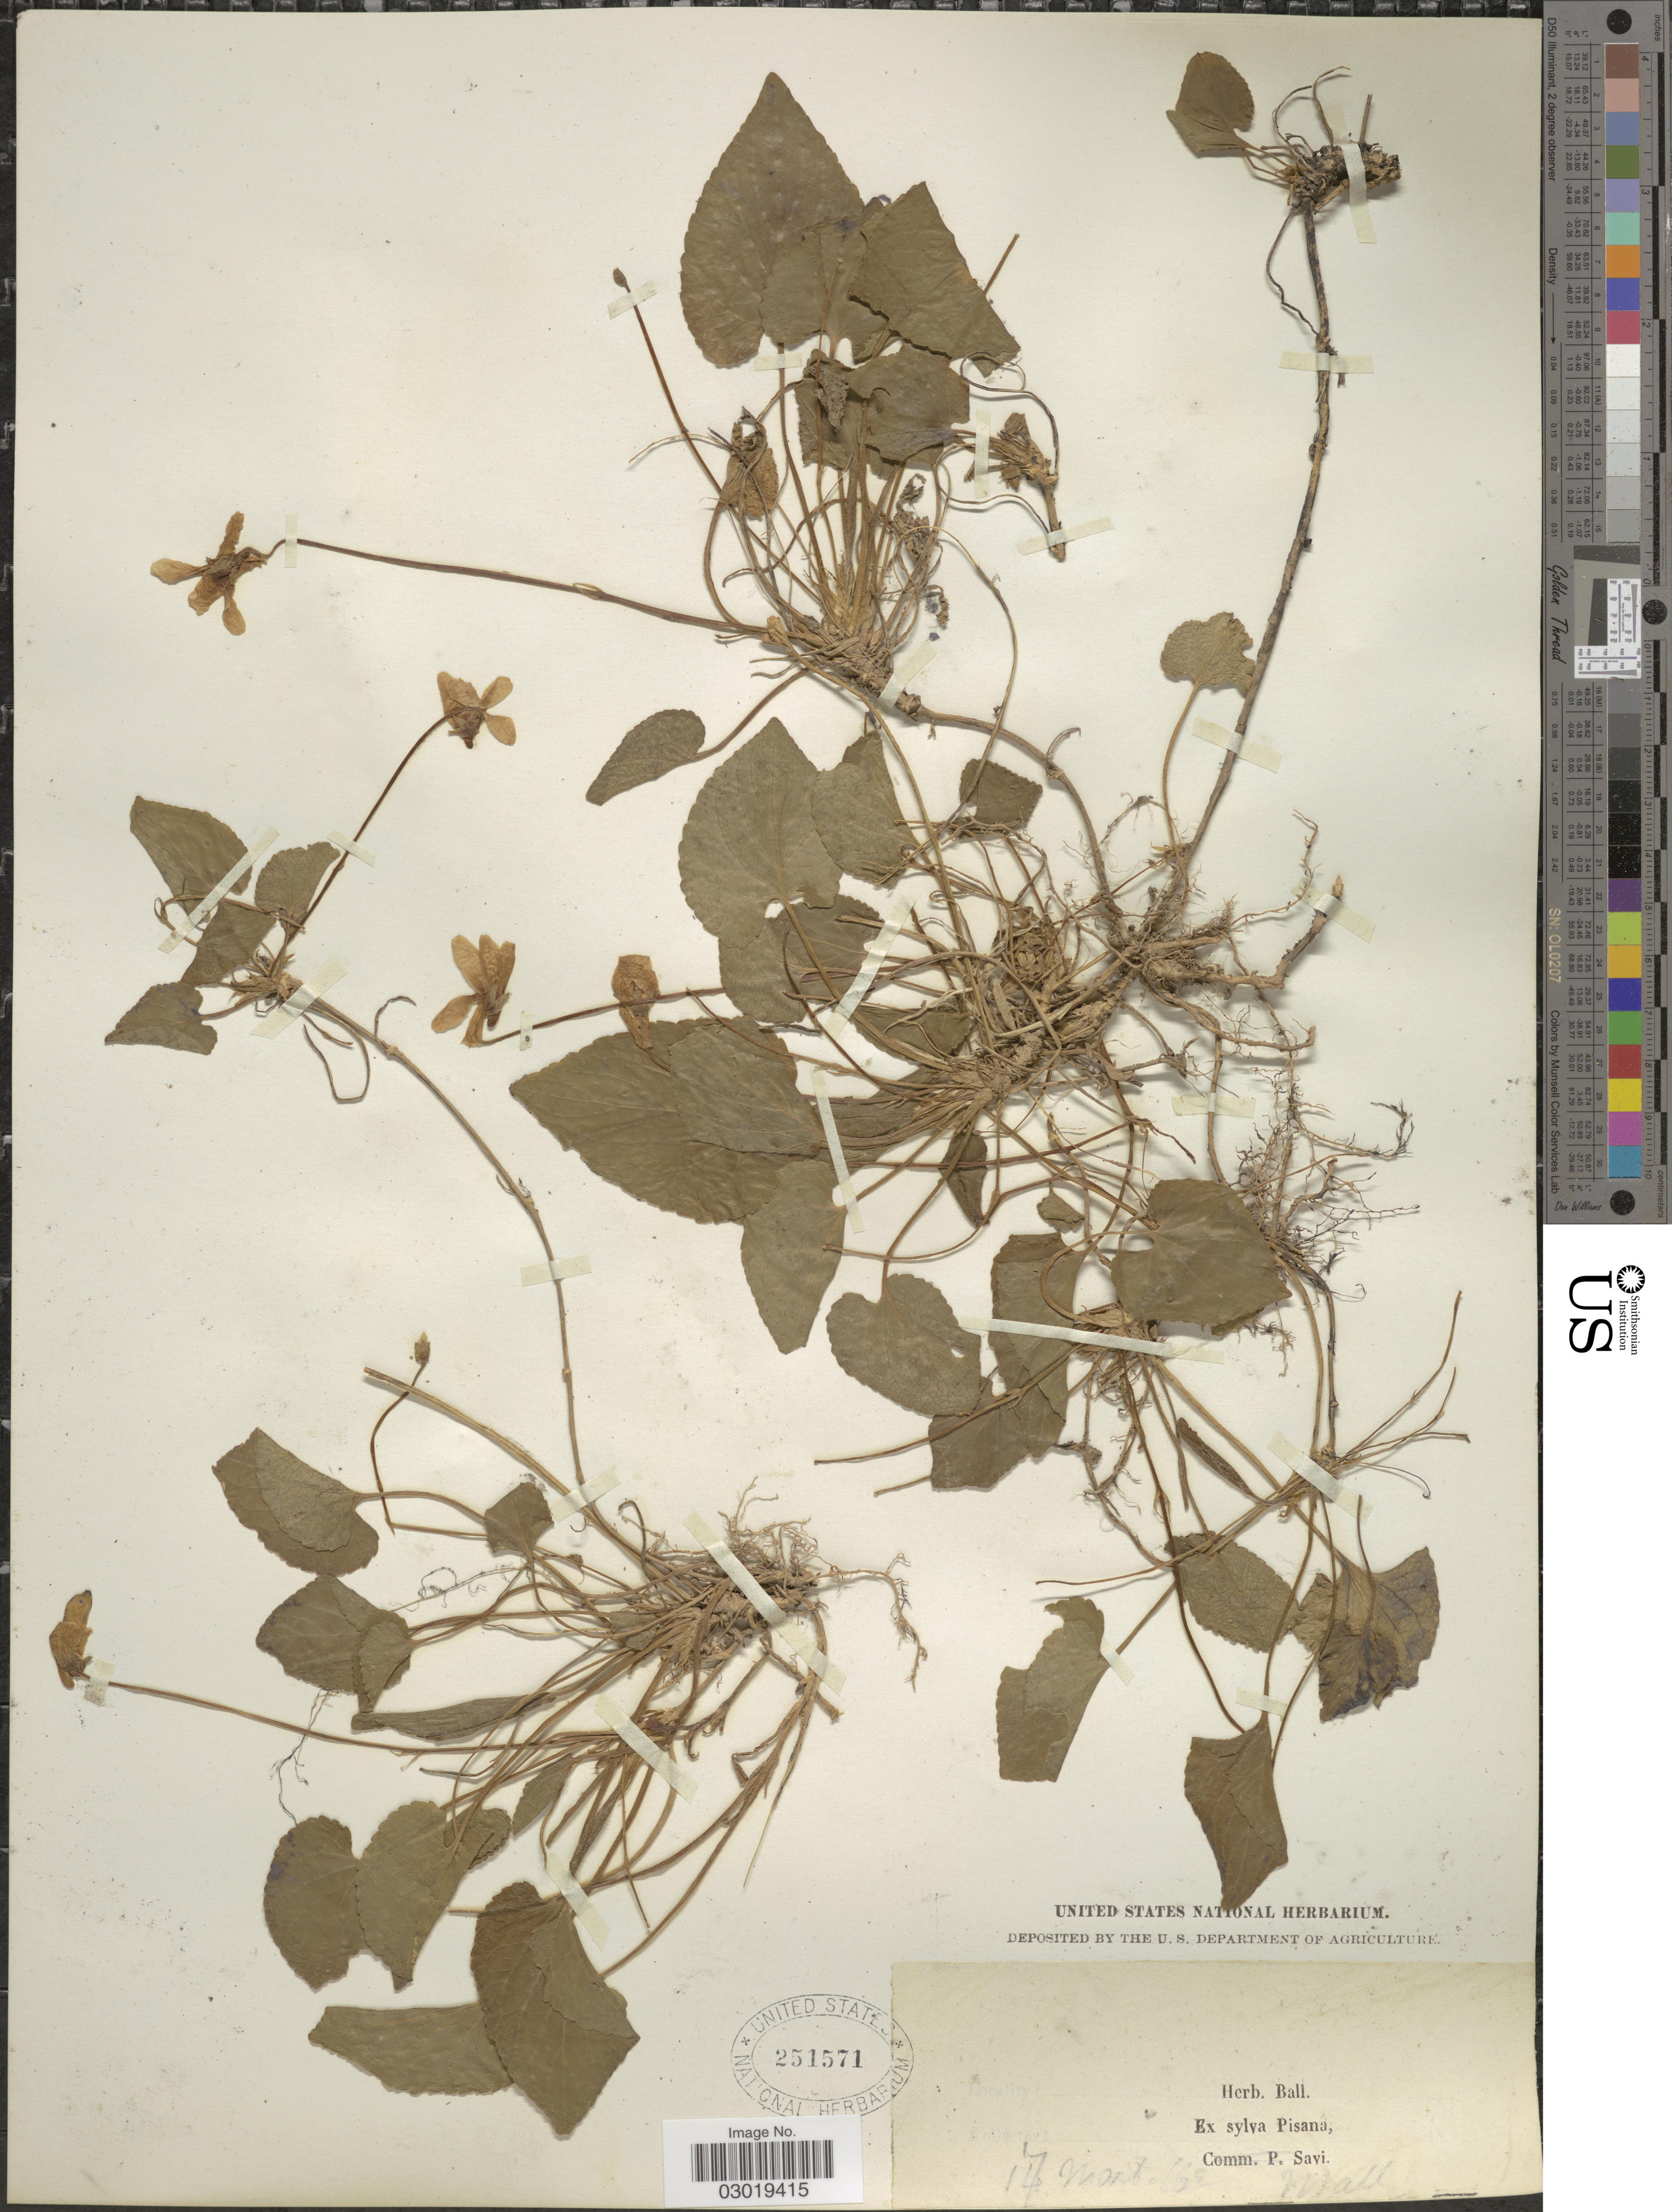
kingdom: Plantae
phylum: Tracheophyta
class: Magnoliopsida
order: Malpighiales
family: Violaceae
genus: Viola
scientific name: Viola sp.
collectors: J. Ball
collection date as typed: Transcribed d/m/y: 17/3/63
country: Italy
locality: Sylva Pisana.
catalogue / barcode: US 251571